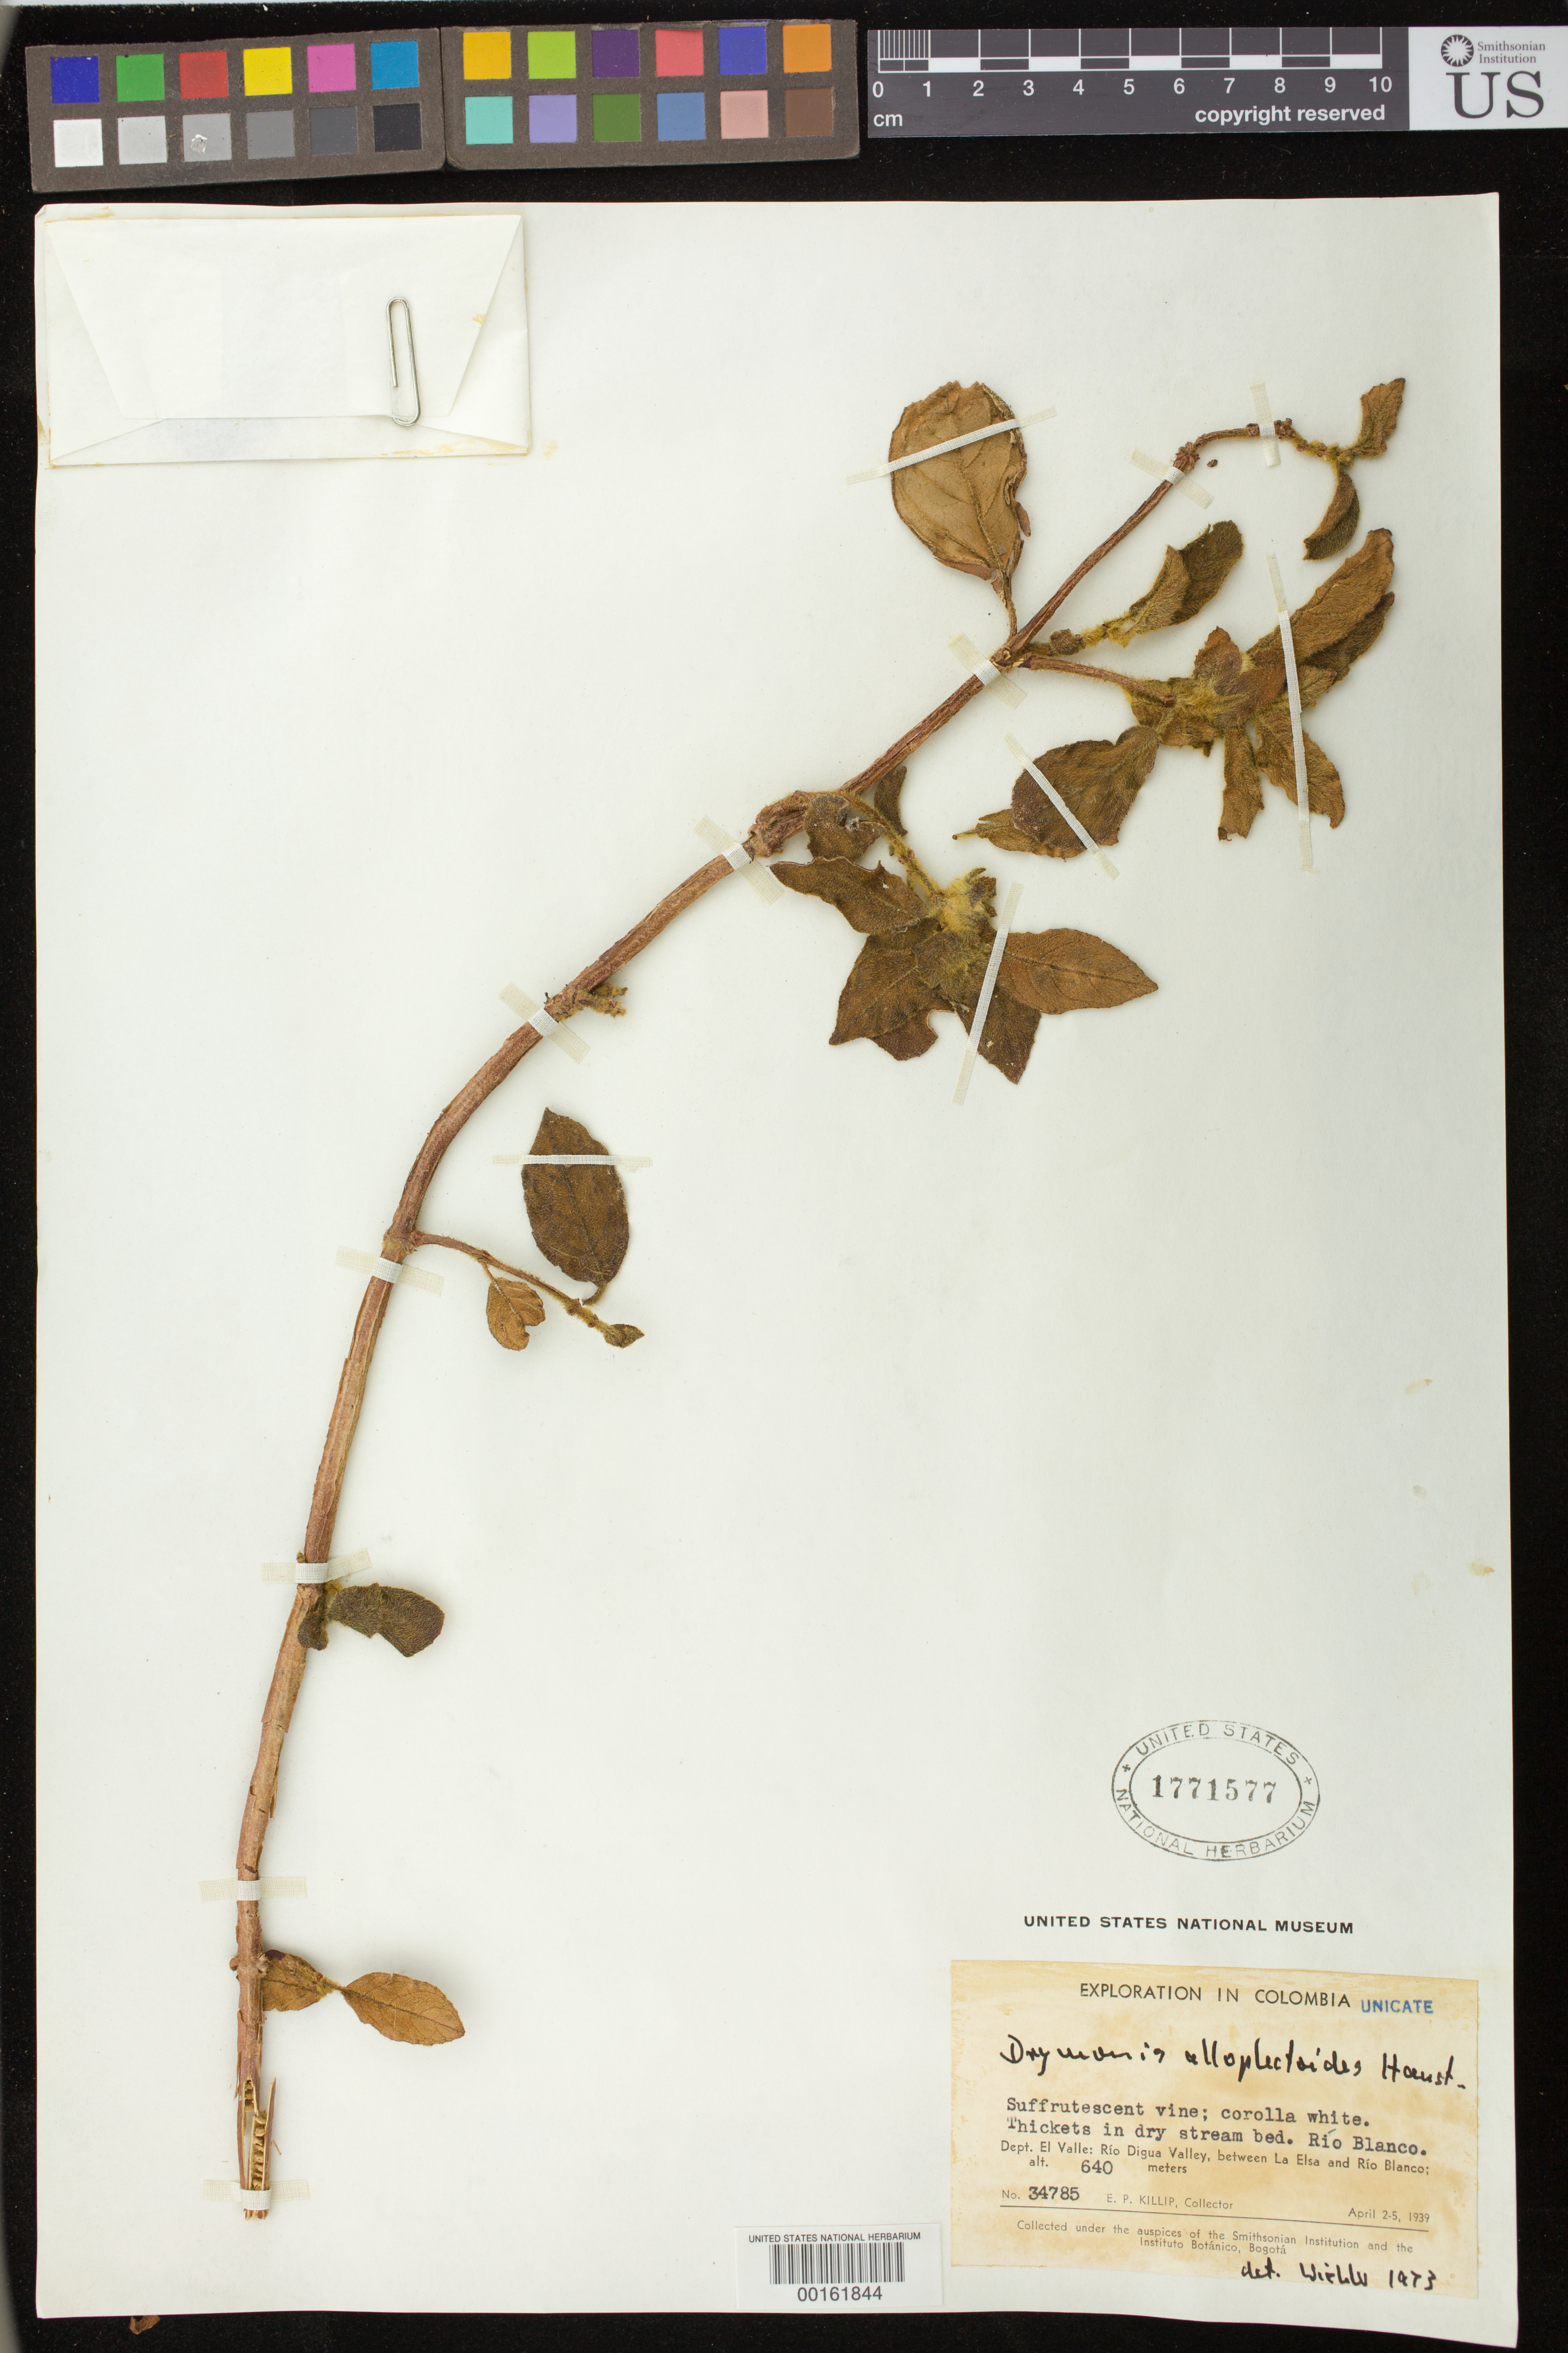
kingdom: Plantae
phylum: Tracheophyta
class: Magnoliopsida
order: Lamiales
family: Gesneriaceae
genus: Drymonia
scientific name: Drymonia alloplectoides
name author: Hanst.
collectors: E. P. Killip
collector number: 34785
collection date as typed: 2-5 Apr 1939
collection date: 1939-04-02/1939-04-05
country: Colombia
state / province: Valle del Cauca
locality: Rio Digua Valley, between La Elsa and Rio Blanco; Rio Blanco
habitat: Thickets in dry stream bed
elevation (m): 640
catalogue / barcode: US 1771577